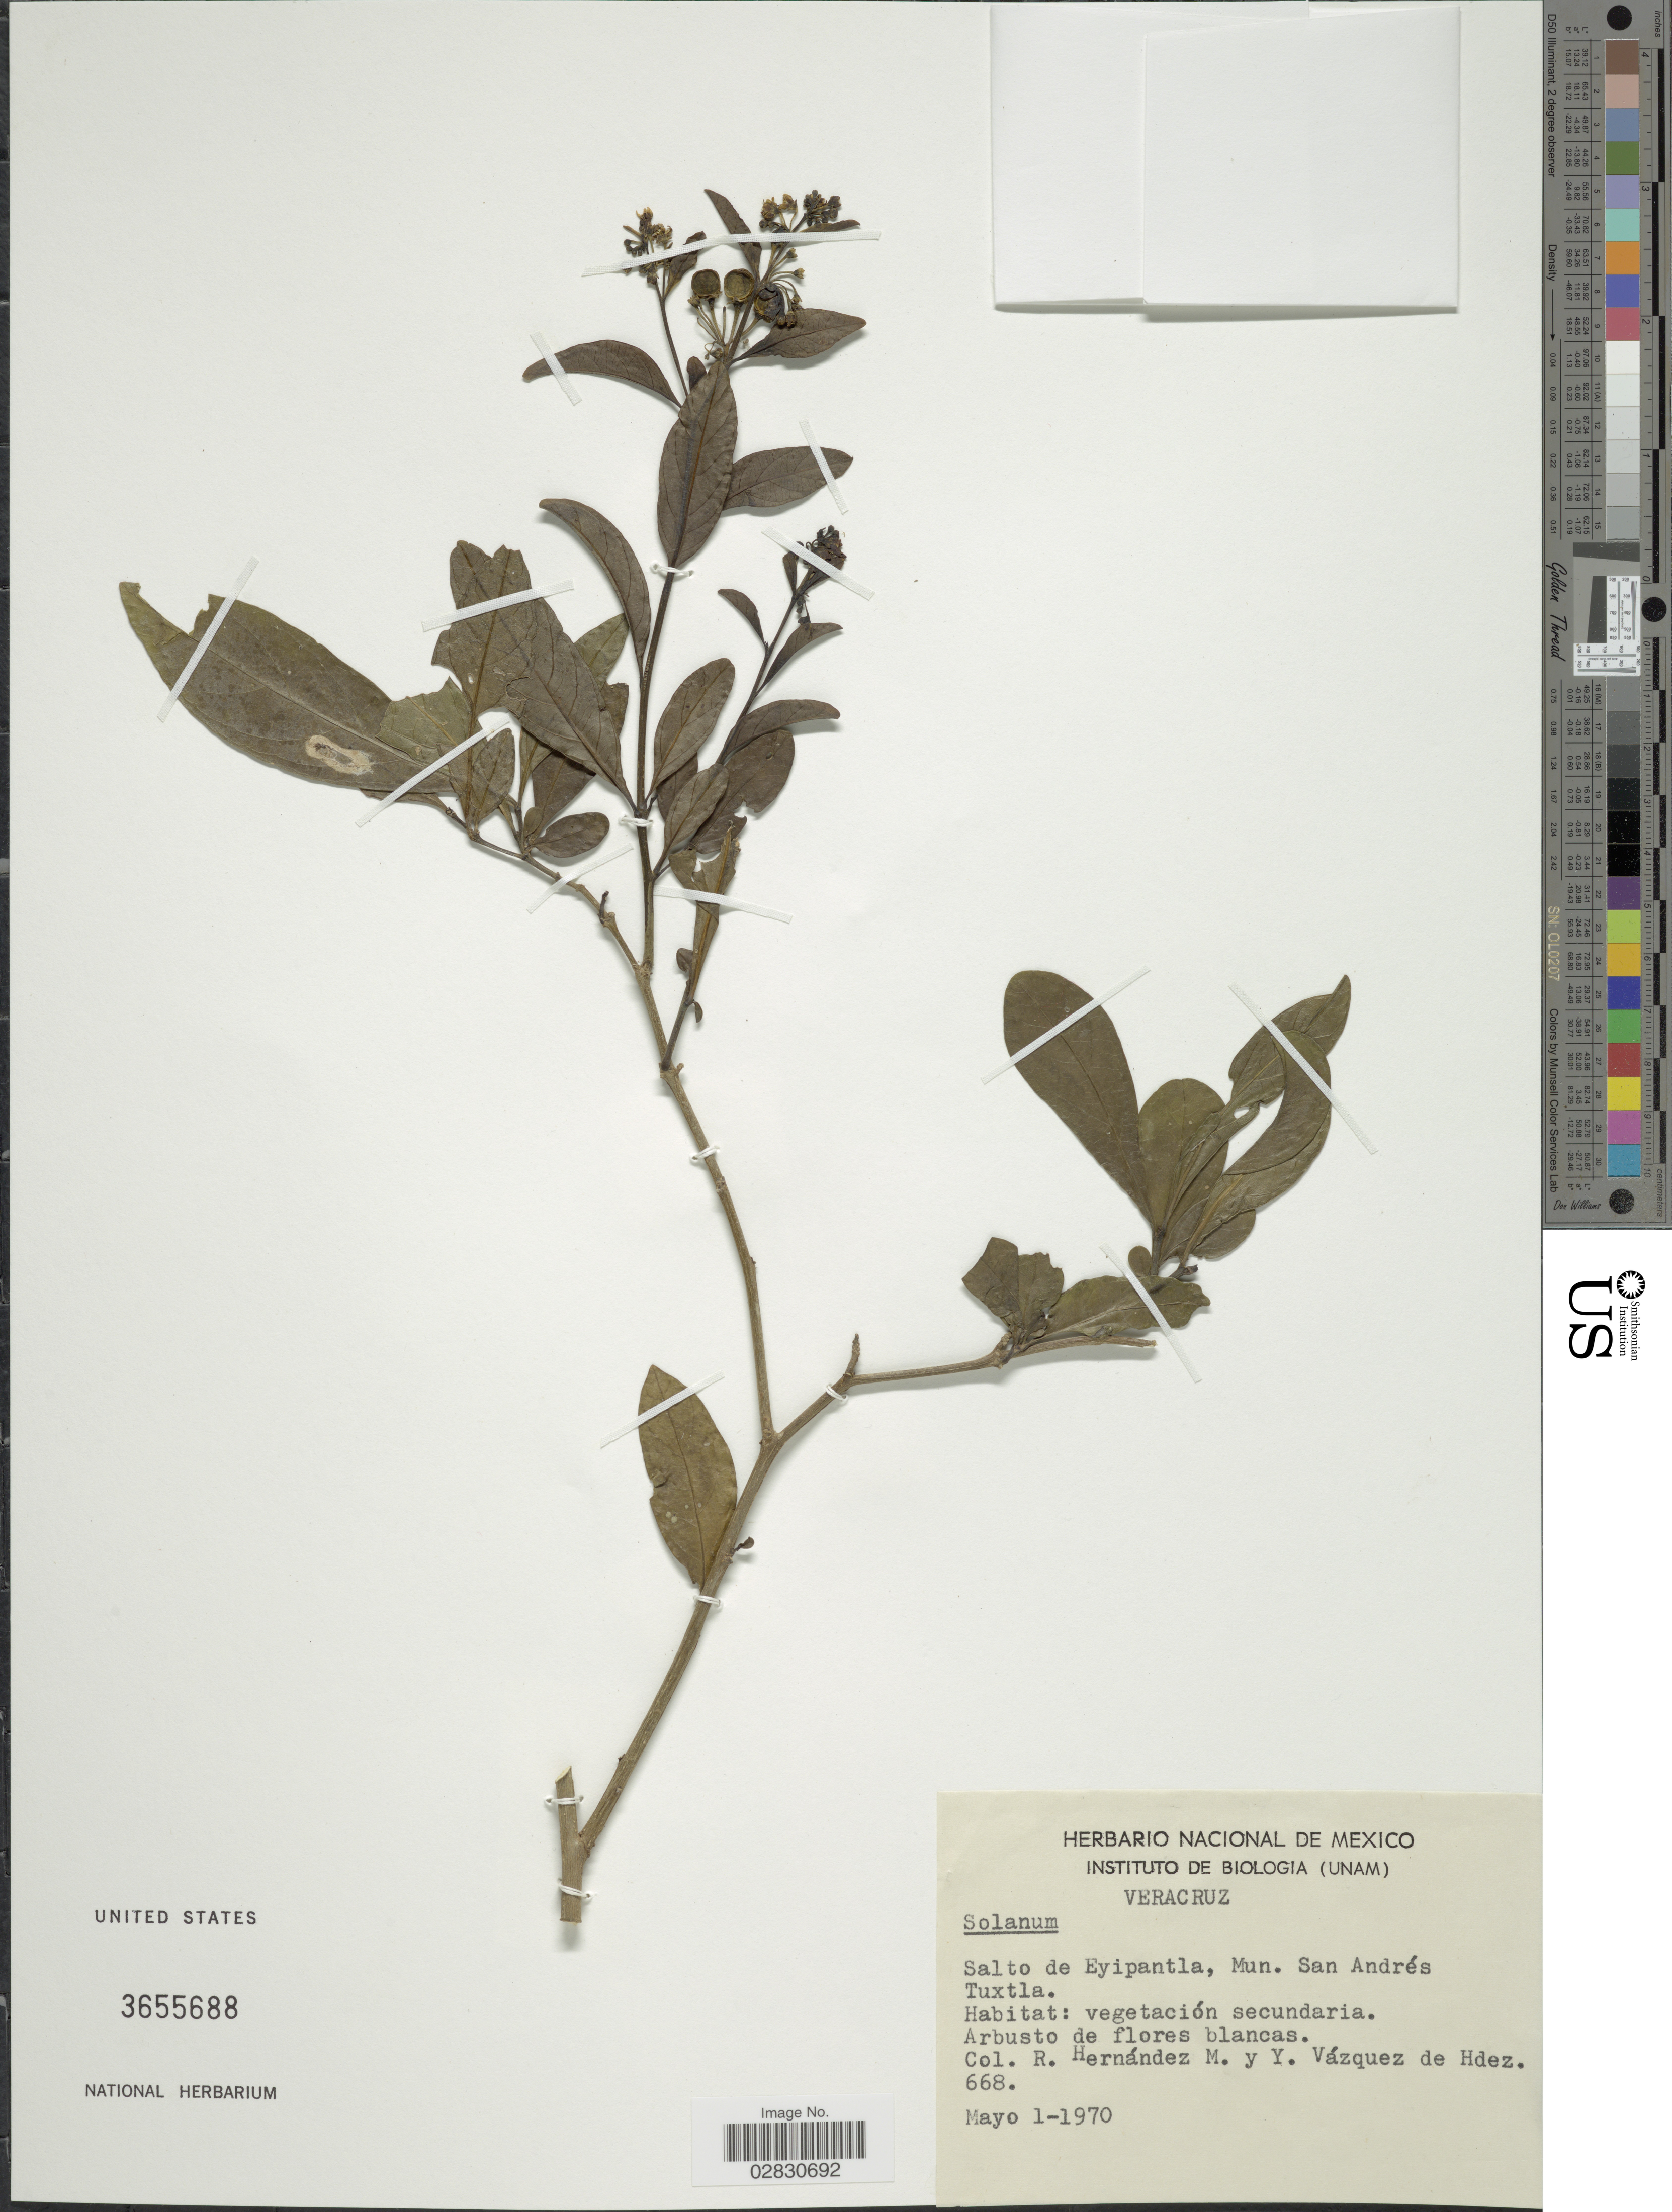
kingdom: Plantae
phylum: Tracheophyta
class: Magnoliopsida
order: Solanales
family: Solanaceae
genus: Solanum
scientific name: Solanum diphyllum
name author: L.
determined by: Strong, Mark T., (BOT), Smithsonian Institution - National Museum of Natural History (UNITED STATES)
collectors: R. Hernández M. & Y. Vazquez de Hernandez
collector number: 668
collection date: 1970-05-01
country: Mexico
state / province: Veracruz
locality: Veracruz, Salto de Eyipantla, Mun. San Andrés Tuxtla.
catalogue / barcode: US 3655688